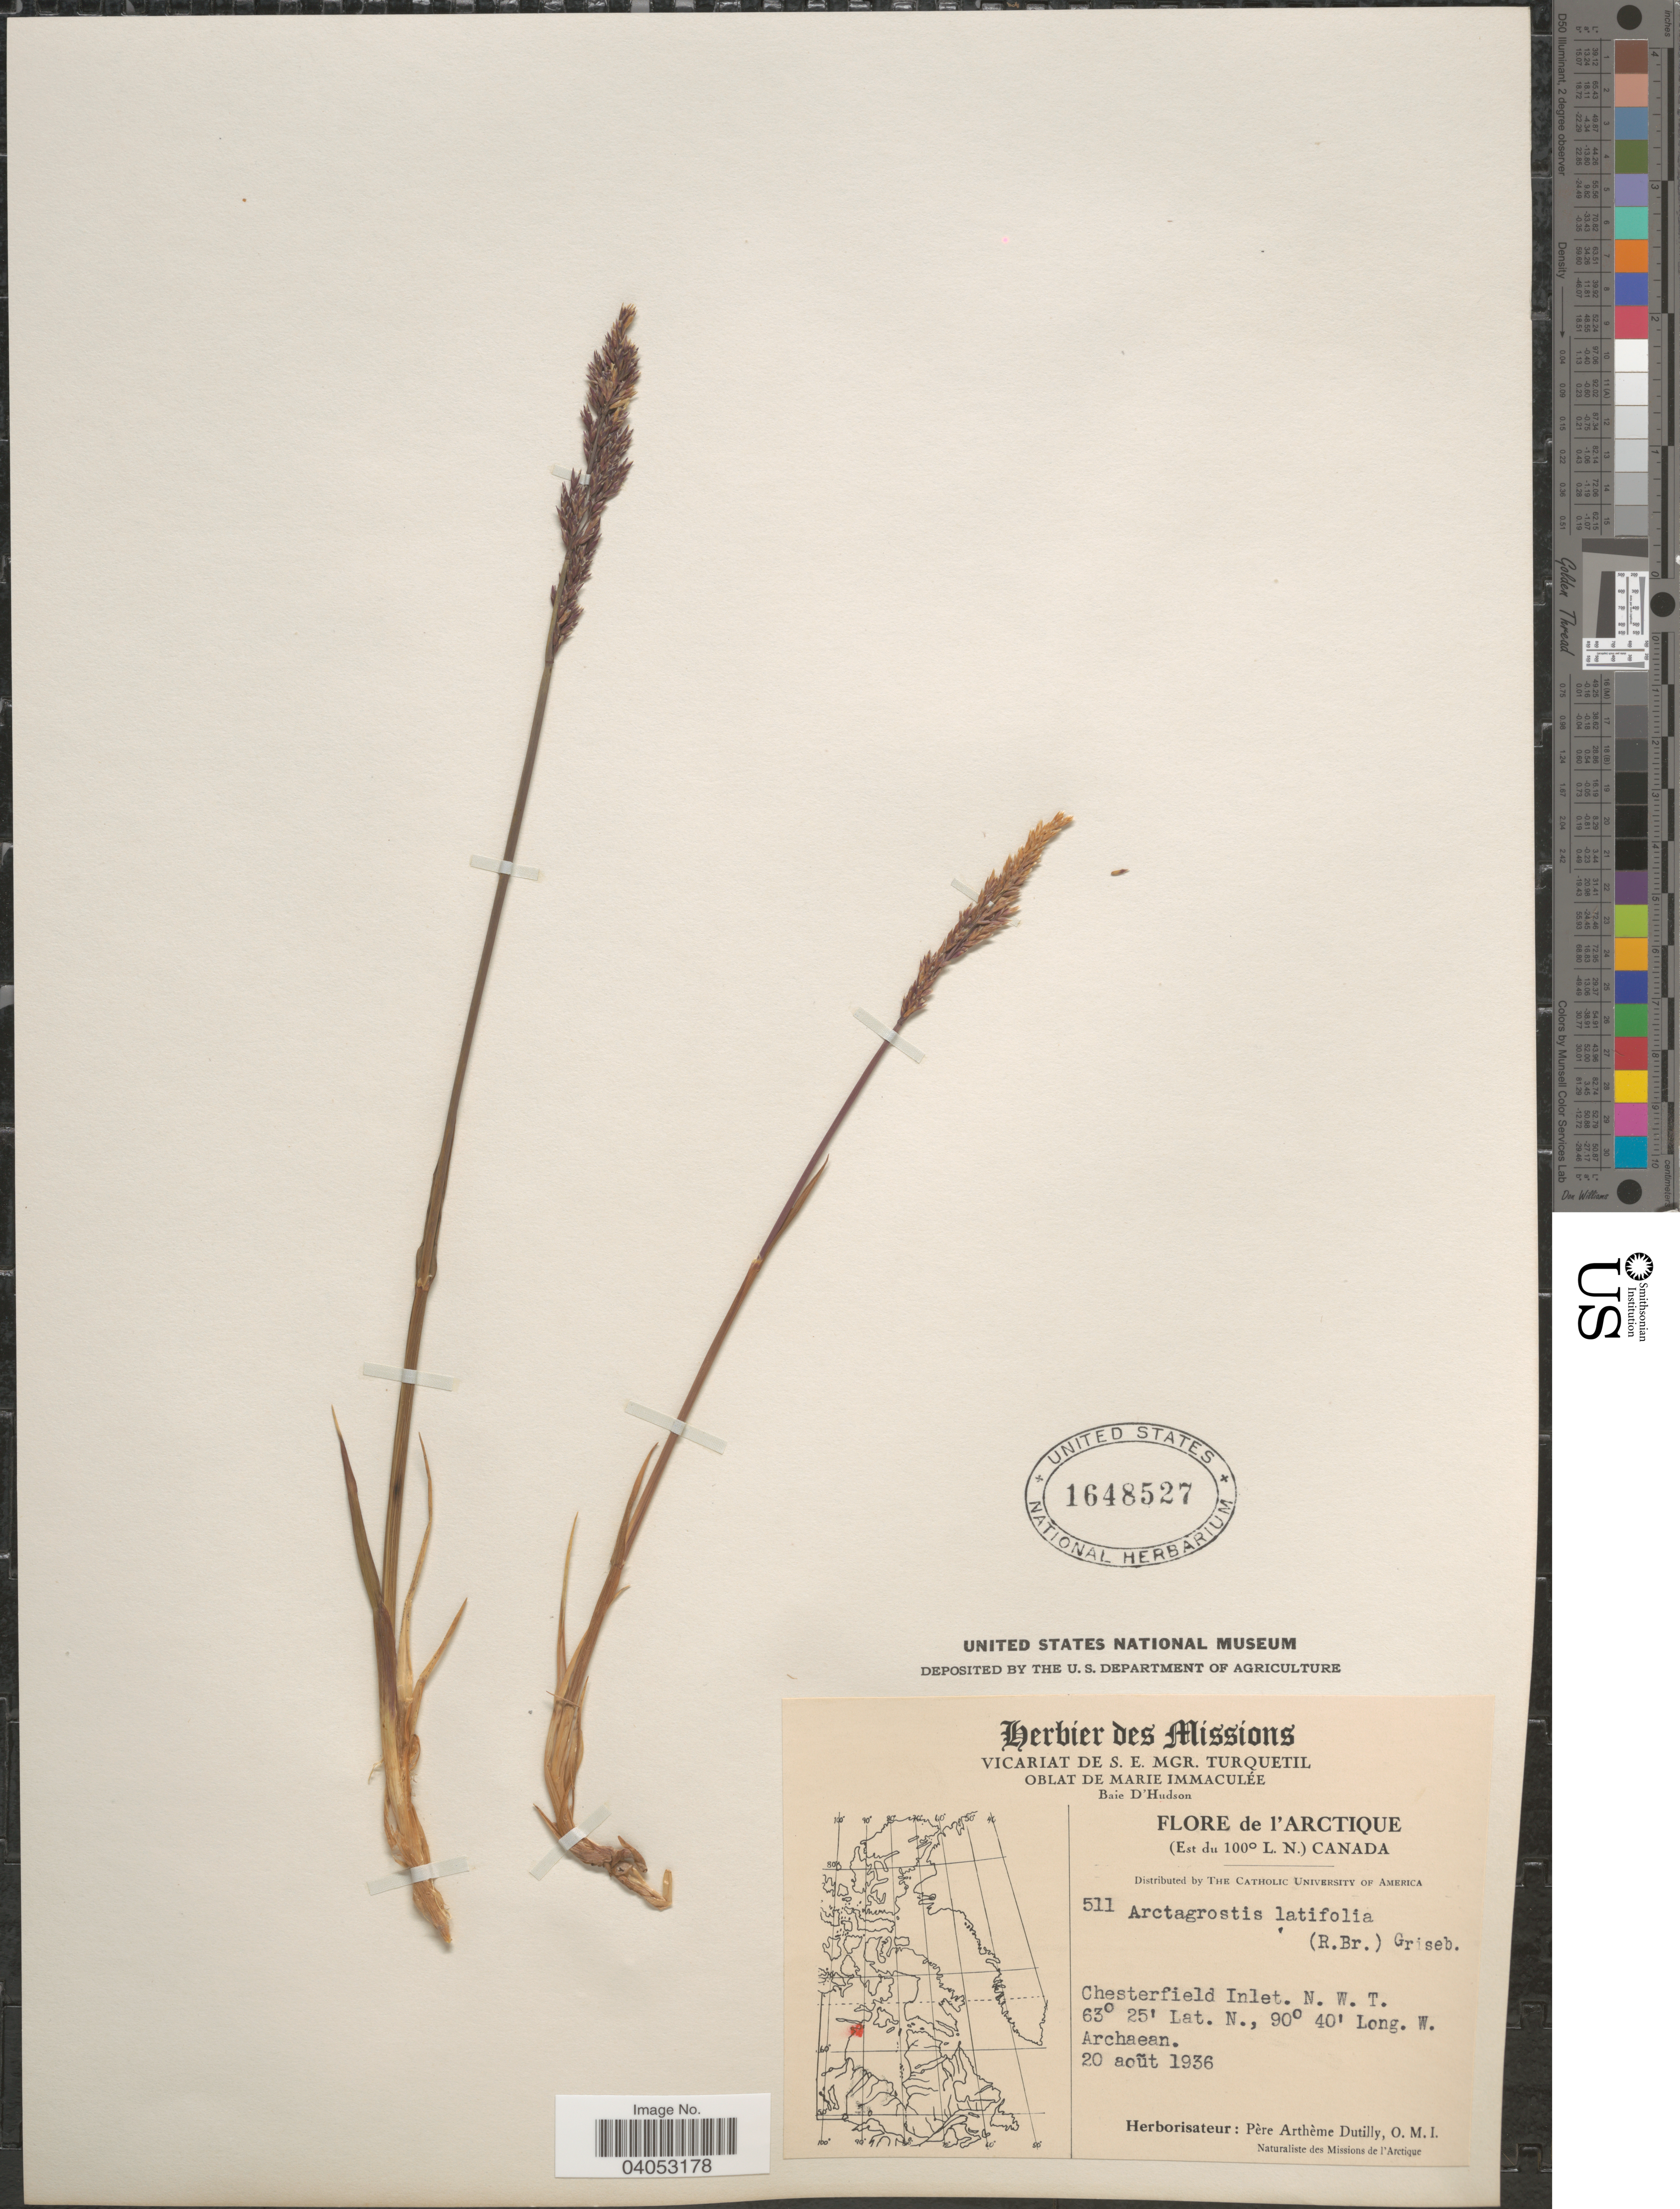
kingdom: Plantae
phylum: Tracheophyta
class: Liliopsida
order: Poales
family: Poaceae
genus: Arctagrostis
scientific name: Arctagrostis latifolia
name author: (R. Br.) Griseb.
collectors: P. Dutilly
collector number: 511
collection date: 1936-08-20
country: Canada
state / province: Northwest Territories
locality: L'Arctique. (Est du 100º L. N.). Chesterfield Inlet.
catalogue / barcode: US 1648527